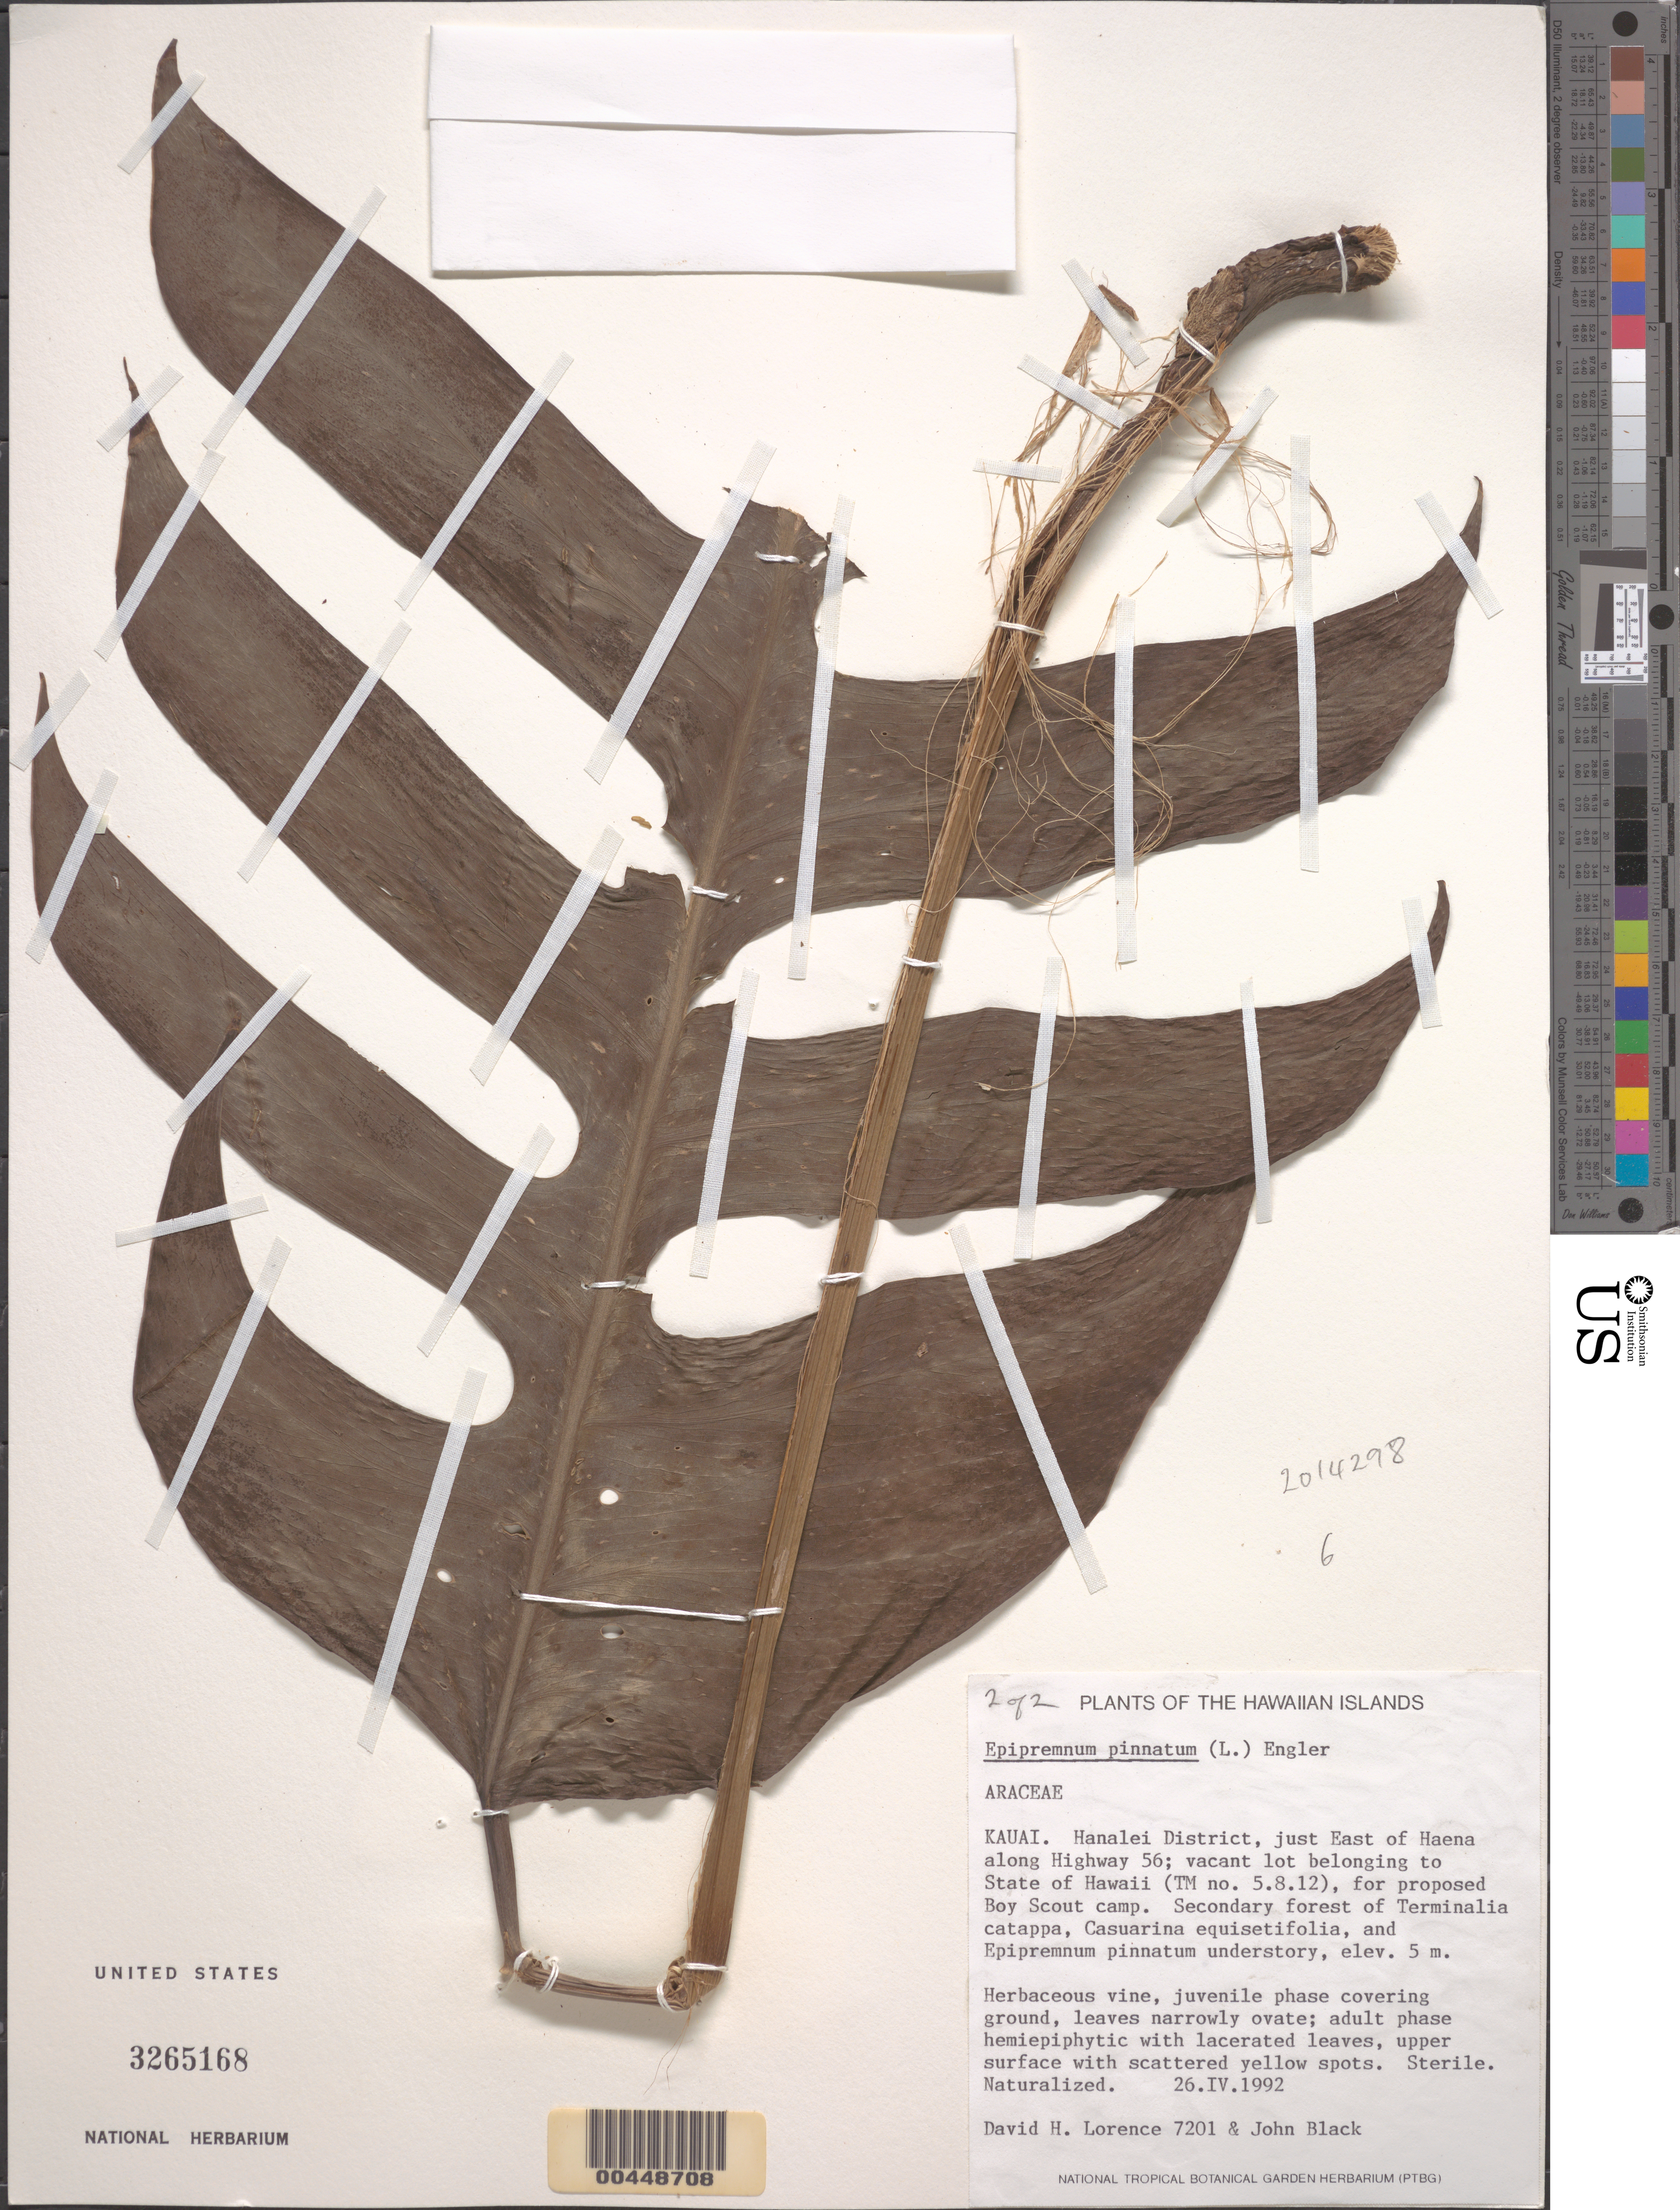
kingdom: Plantae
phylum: Tracheophyta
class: Liliopsida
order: Alismatales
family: Araceae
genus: Epipremnum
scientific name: Epipremnum pinnatum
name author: (L.) Engl.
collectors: D. Lorence & J. Black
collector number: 7201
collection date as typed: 26 Apr 1992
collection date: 1992-04-26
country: United States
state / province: Hawaii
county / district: Kauai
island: Kaua'i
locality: Hanalei Dist., just E of Haena along Hwy 56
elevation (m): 5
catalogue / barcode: US 3265168